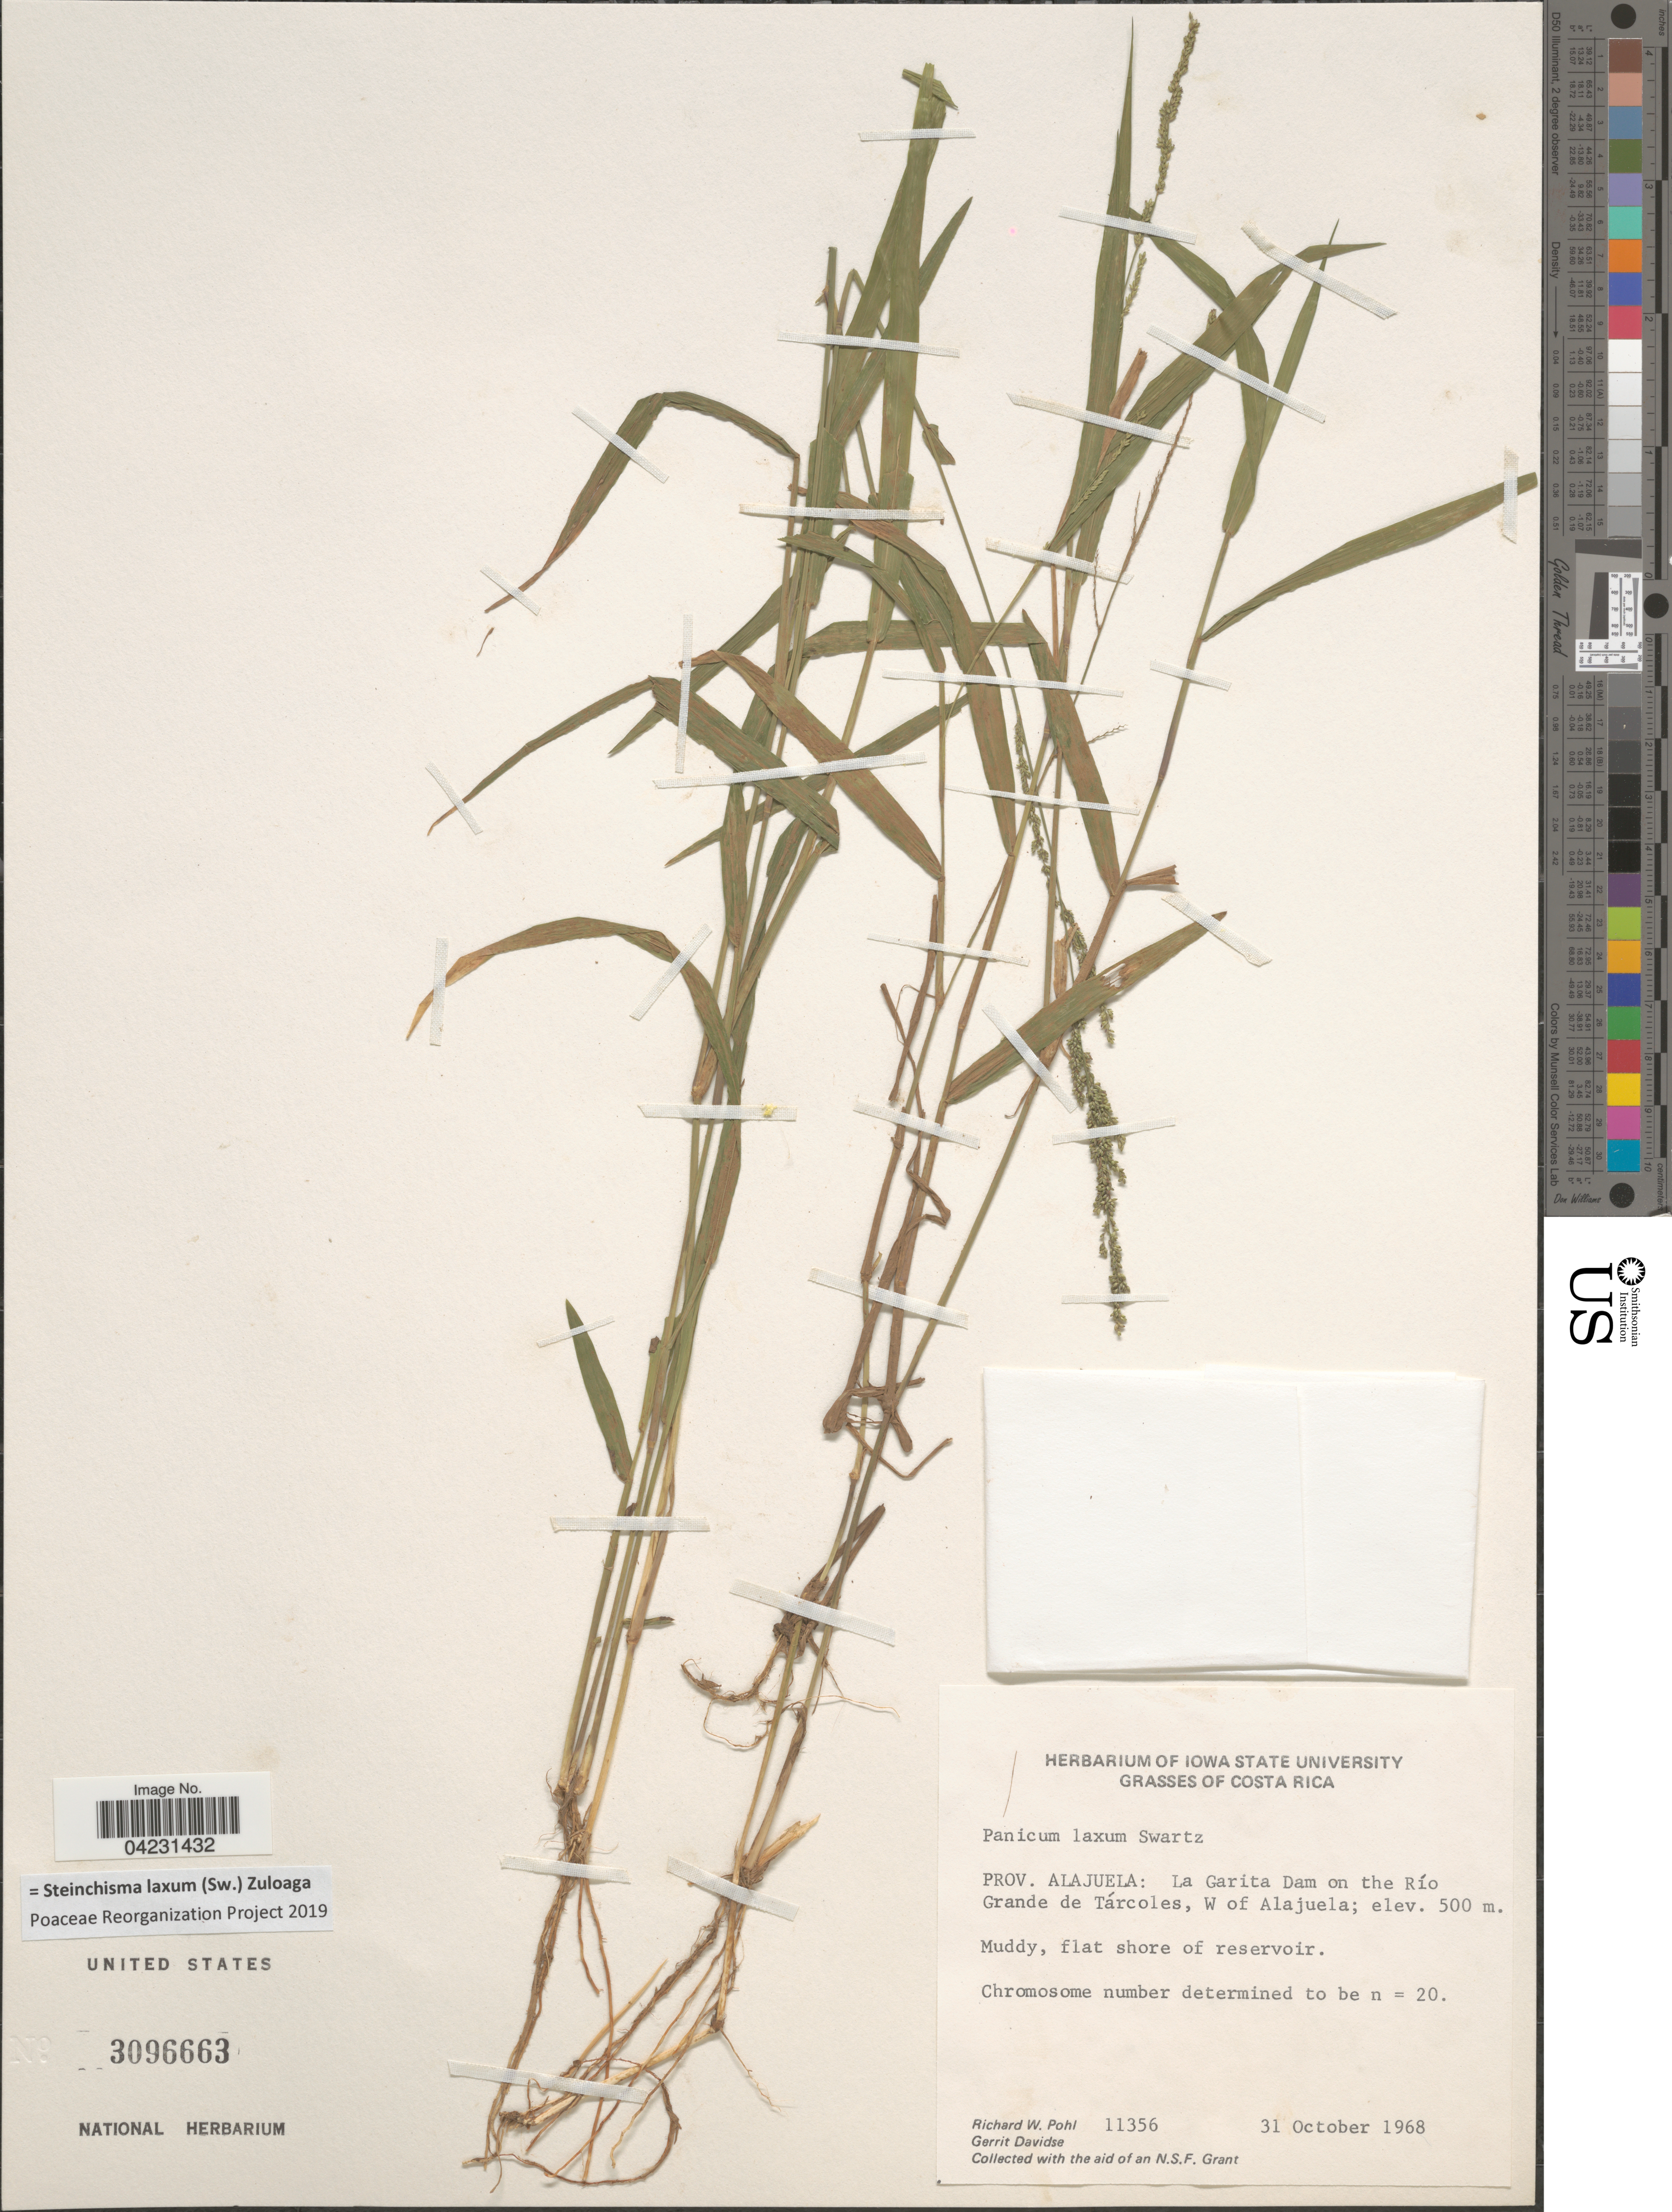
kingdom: Plantae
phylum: Tracheophyta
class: Liliopsida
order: Poales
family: Poaceae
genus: Steinchisma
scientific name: Steinchisma laxum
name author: (Sw.) Zuloaga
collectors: R. W. Pohl & G. Davidse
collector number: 11356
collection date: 1968-10-31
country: Costa Rica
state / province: Alajuela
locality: La Garita Dam on the Río Grande de Tároles, W of Alajuela.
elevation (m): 500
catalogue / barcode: US 3096663